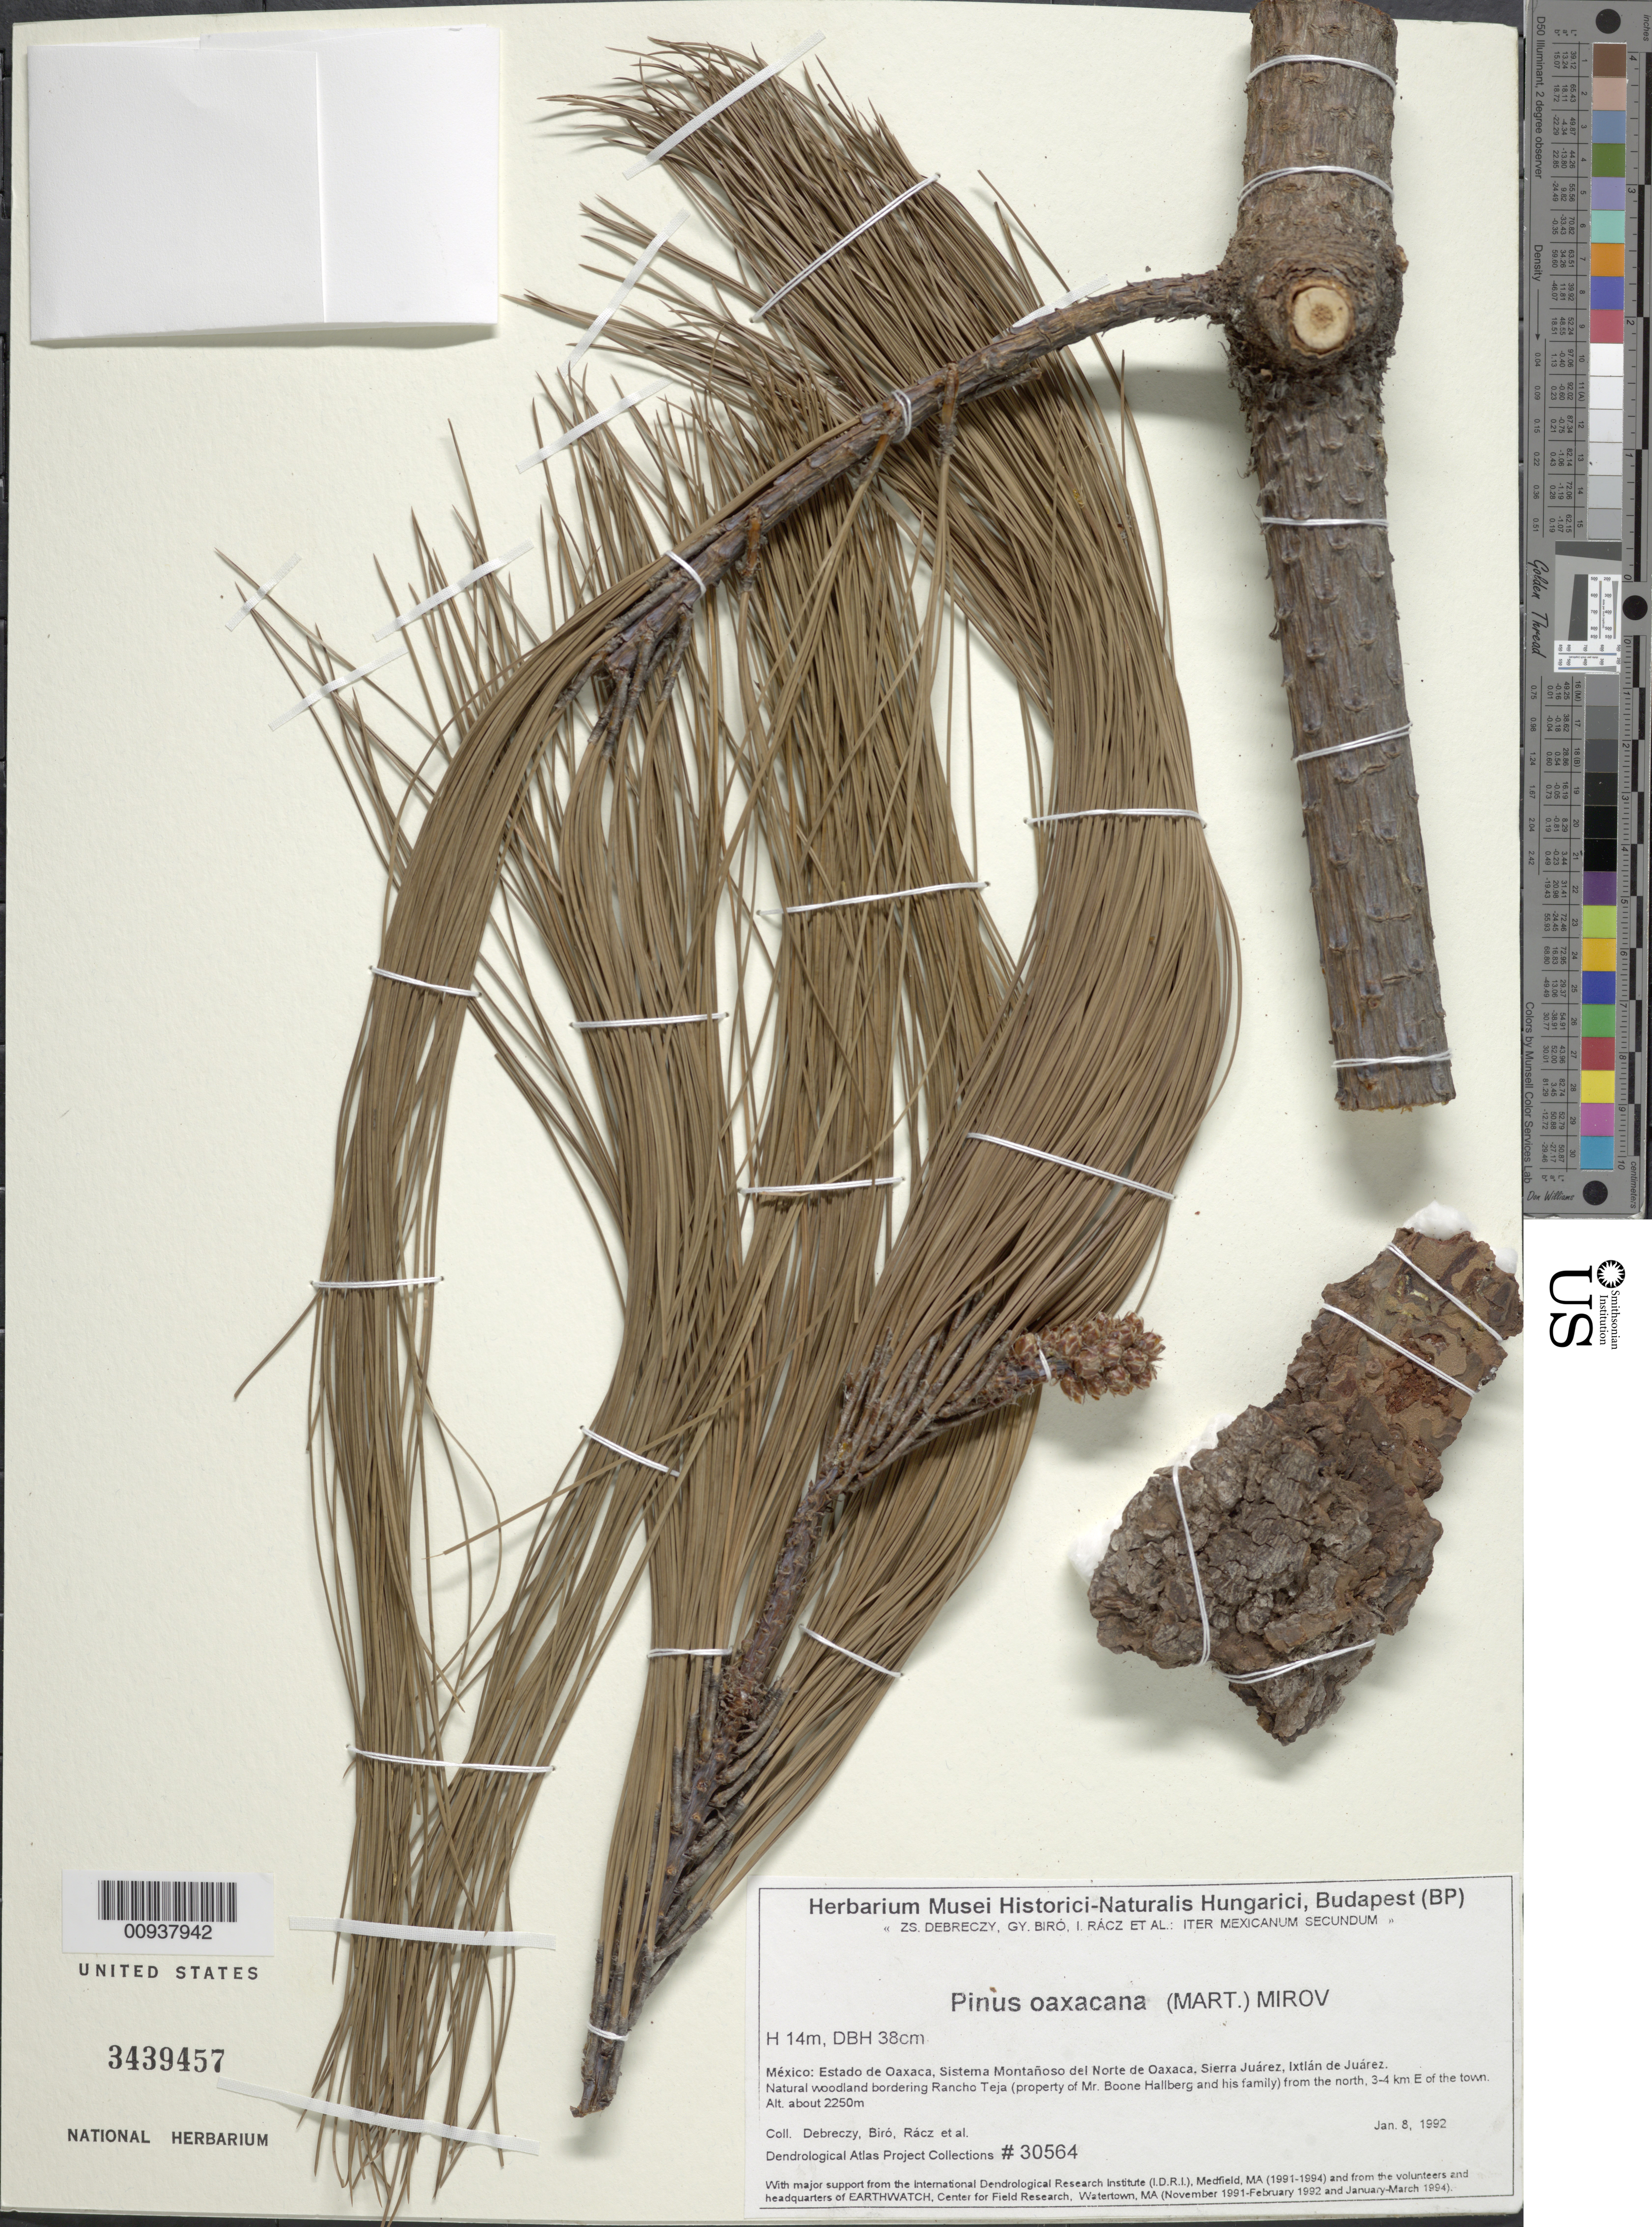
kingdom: Plantae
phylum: Tracheophyta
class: Pinopsida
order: Pinales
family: Pinaceae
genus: Pinus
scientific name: Pinus oaxacana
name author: Mirov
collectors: Z. Debreczy, G. Biro, I. Rácz & et al.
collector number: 30564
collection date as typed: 08 Jan 1992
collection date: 1992-01-08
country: Mexico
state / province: Oaxaca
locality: Sistema Montañoso del Norte de Oaxaca, Sierra Juárez, Ixtlán de Juárez. Natural woodland bordering Rancho Teja (property of Mr. Boone Hallberg and his family) from the north, 3-4 km E of the town.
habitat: Natural woodland.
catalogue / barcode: US 3439457